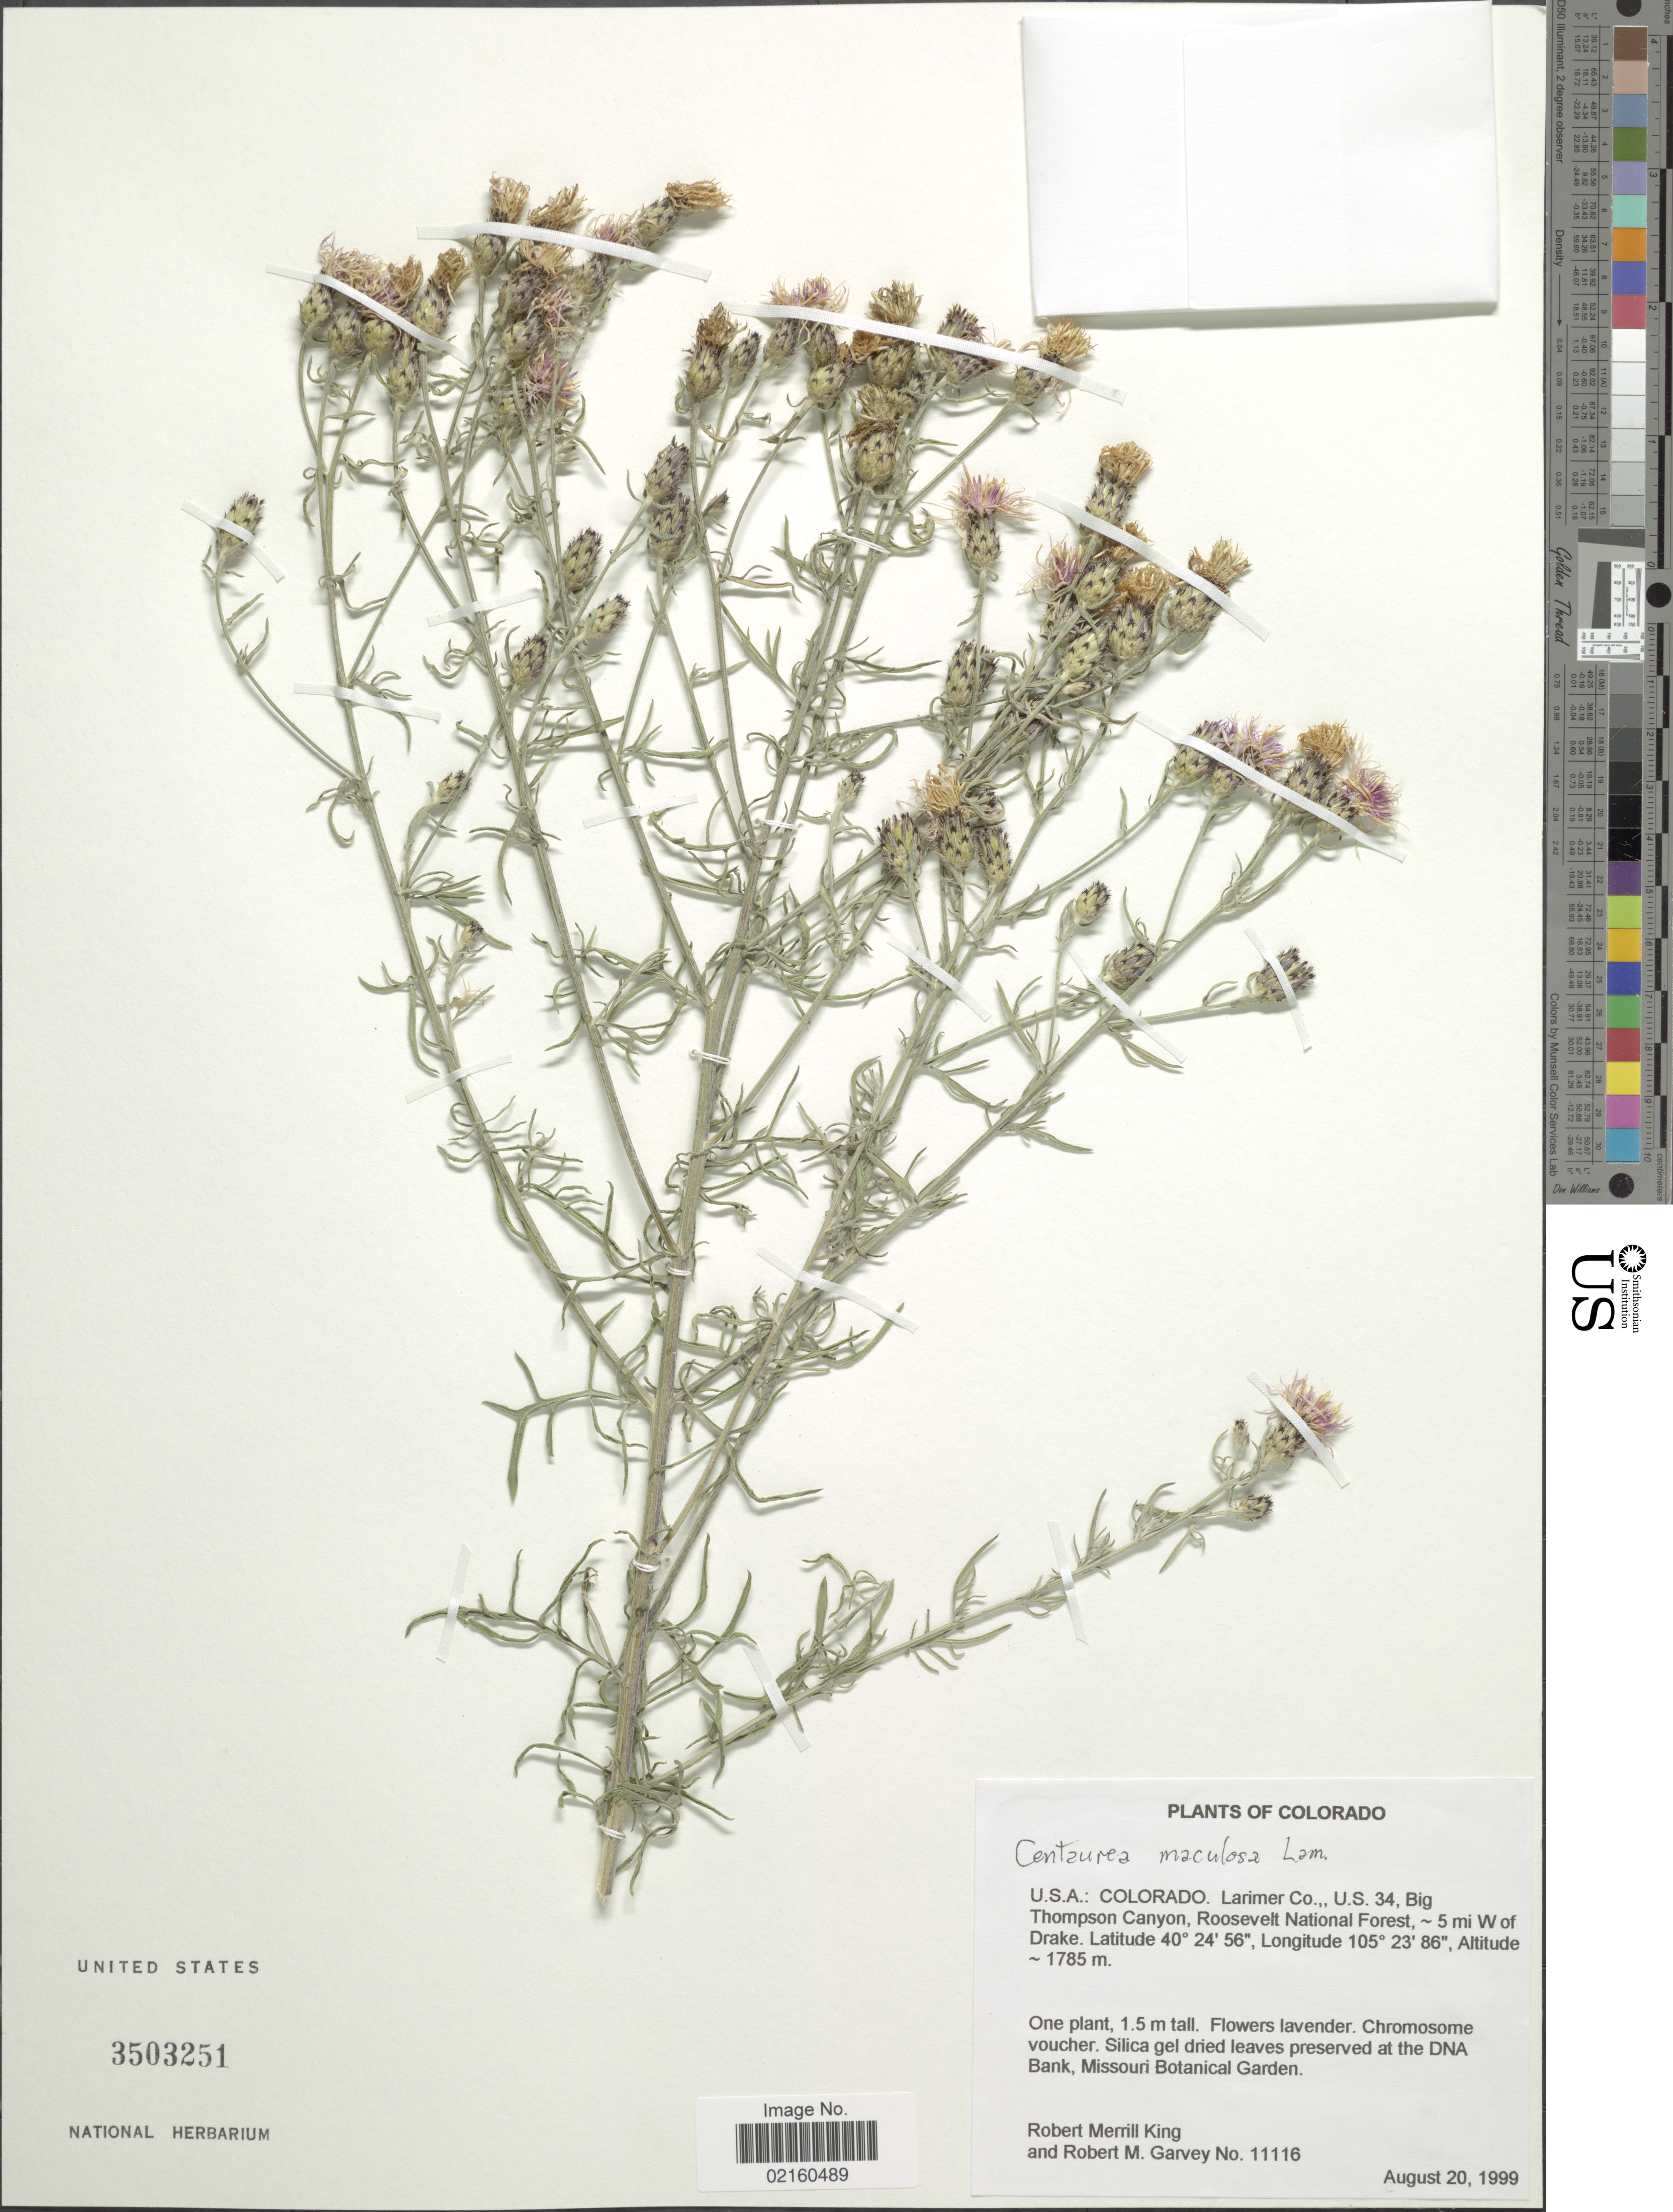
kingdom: Plantae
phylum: Tracheophyta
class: Magnoliopsida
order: Asterales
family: Asteraceae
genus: Centaurea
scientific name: Centaurea stoebe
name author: L.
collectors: R. M. King & R. Garvey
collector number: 11116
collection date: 1999-08-20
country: United States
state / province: Colorado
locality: U.S.A., Larimer Co., U.S. 34, Big Thompson Canyon, Roosevelt National Forest, 5 mi W of Drake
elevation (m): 1785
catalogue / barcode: US 3503251